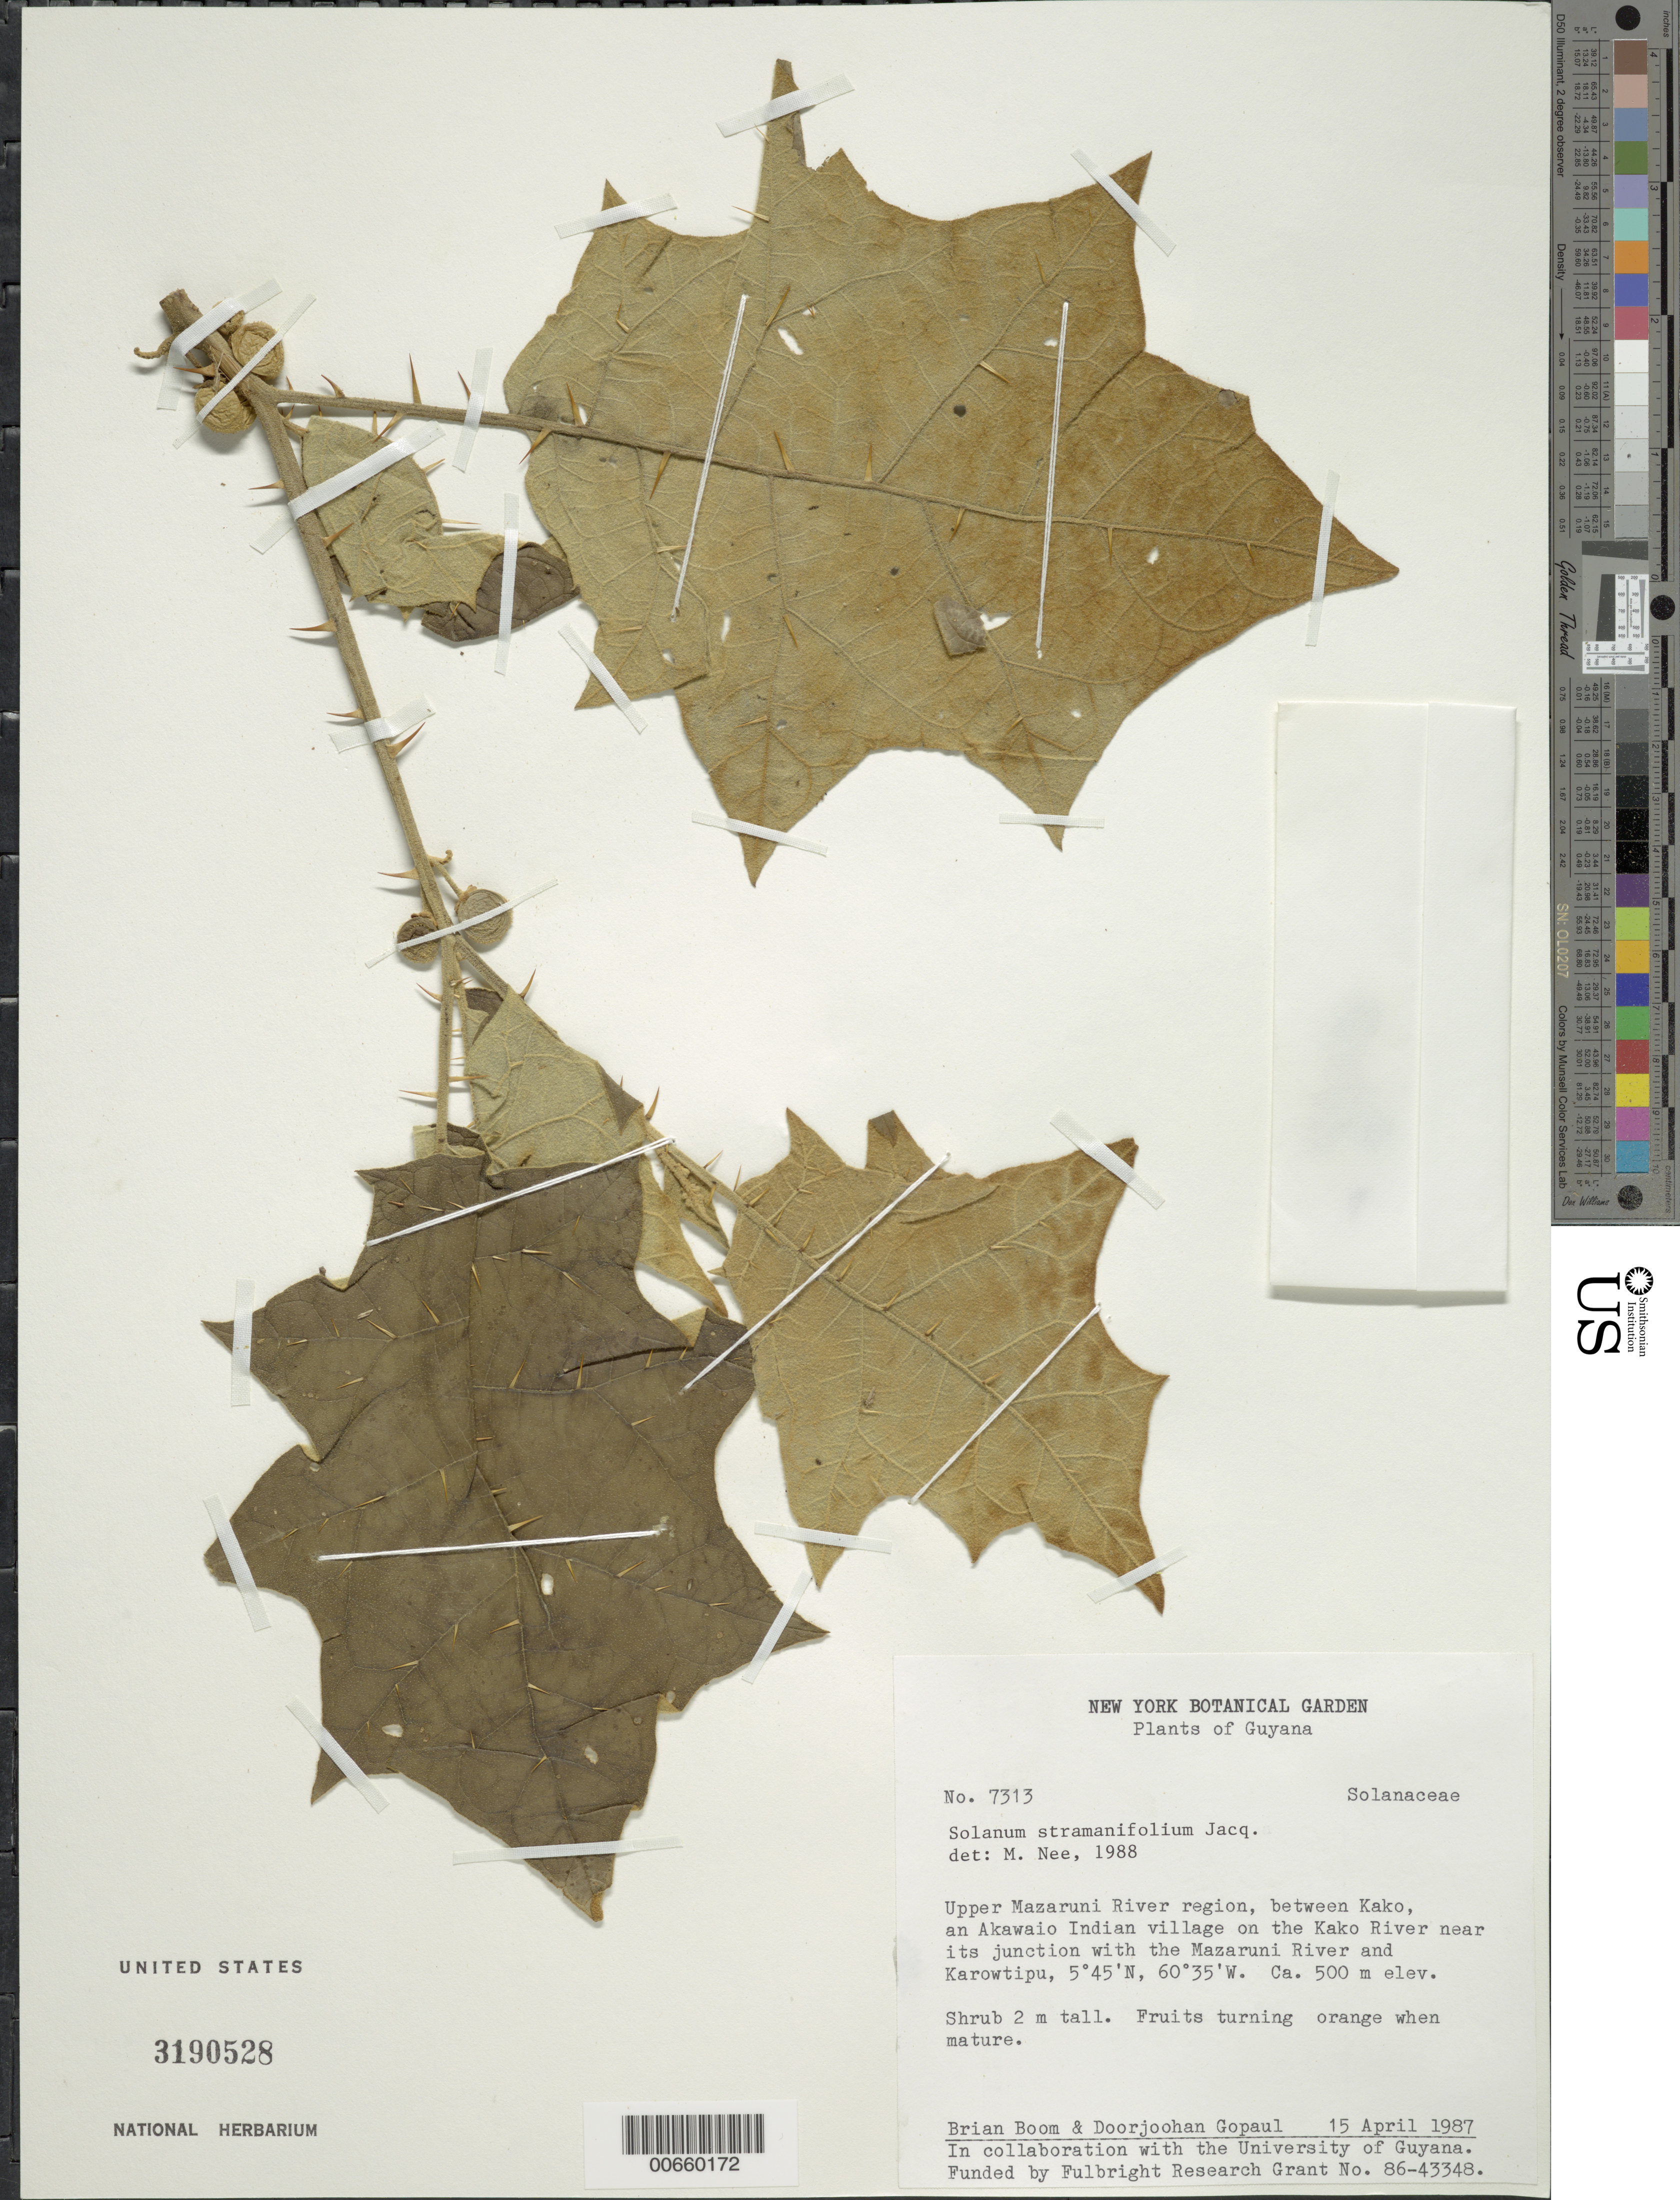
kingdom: Plantae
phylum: Tracheophyta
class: Magnoliopsida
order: Solanales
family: Solanaceae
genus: Solanum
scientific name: Solanum stramoniifolium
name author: Jacq.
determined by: Nee, Michael H.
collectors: B. M. Boom & D. Gopaul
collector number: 7313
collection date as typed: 4 Apr 1987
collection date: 1987-04-04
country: Guyana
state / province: Cuyuni-Mazaruni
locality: Kako Village vic., upper Mazaruni River region, on Kako R. near jct with Mazaruni R.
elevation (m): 500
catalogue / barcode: US 3190528